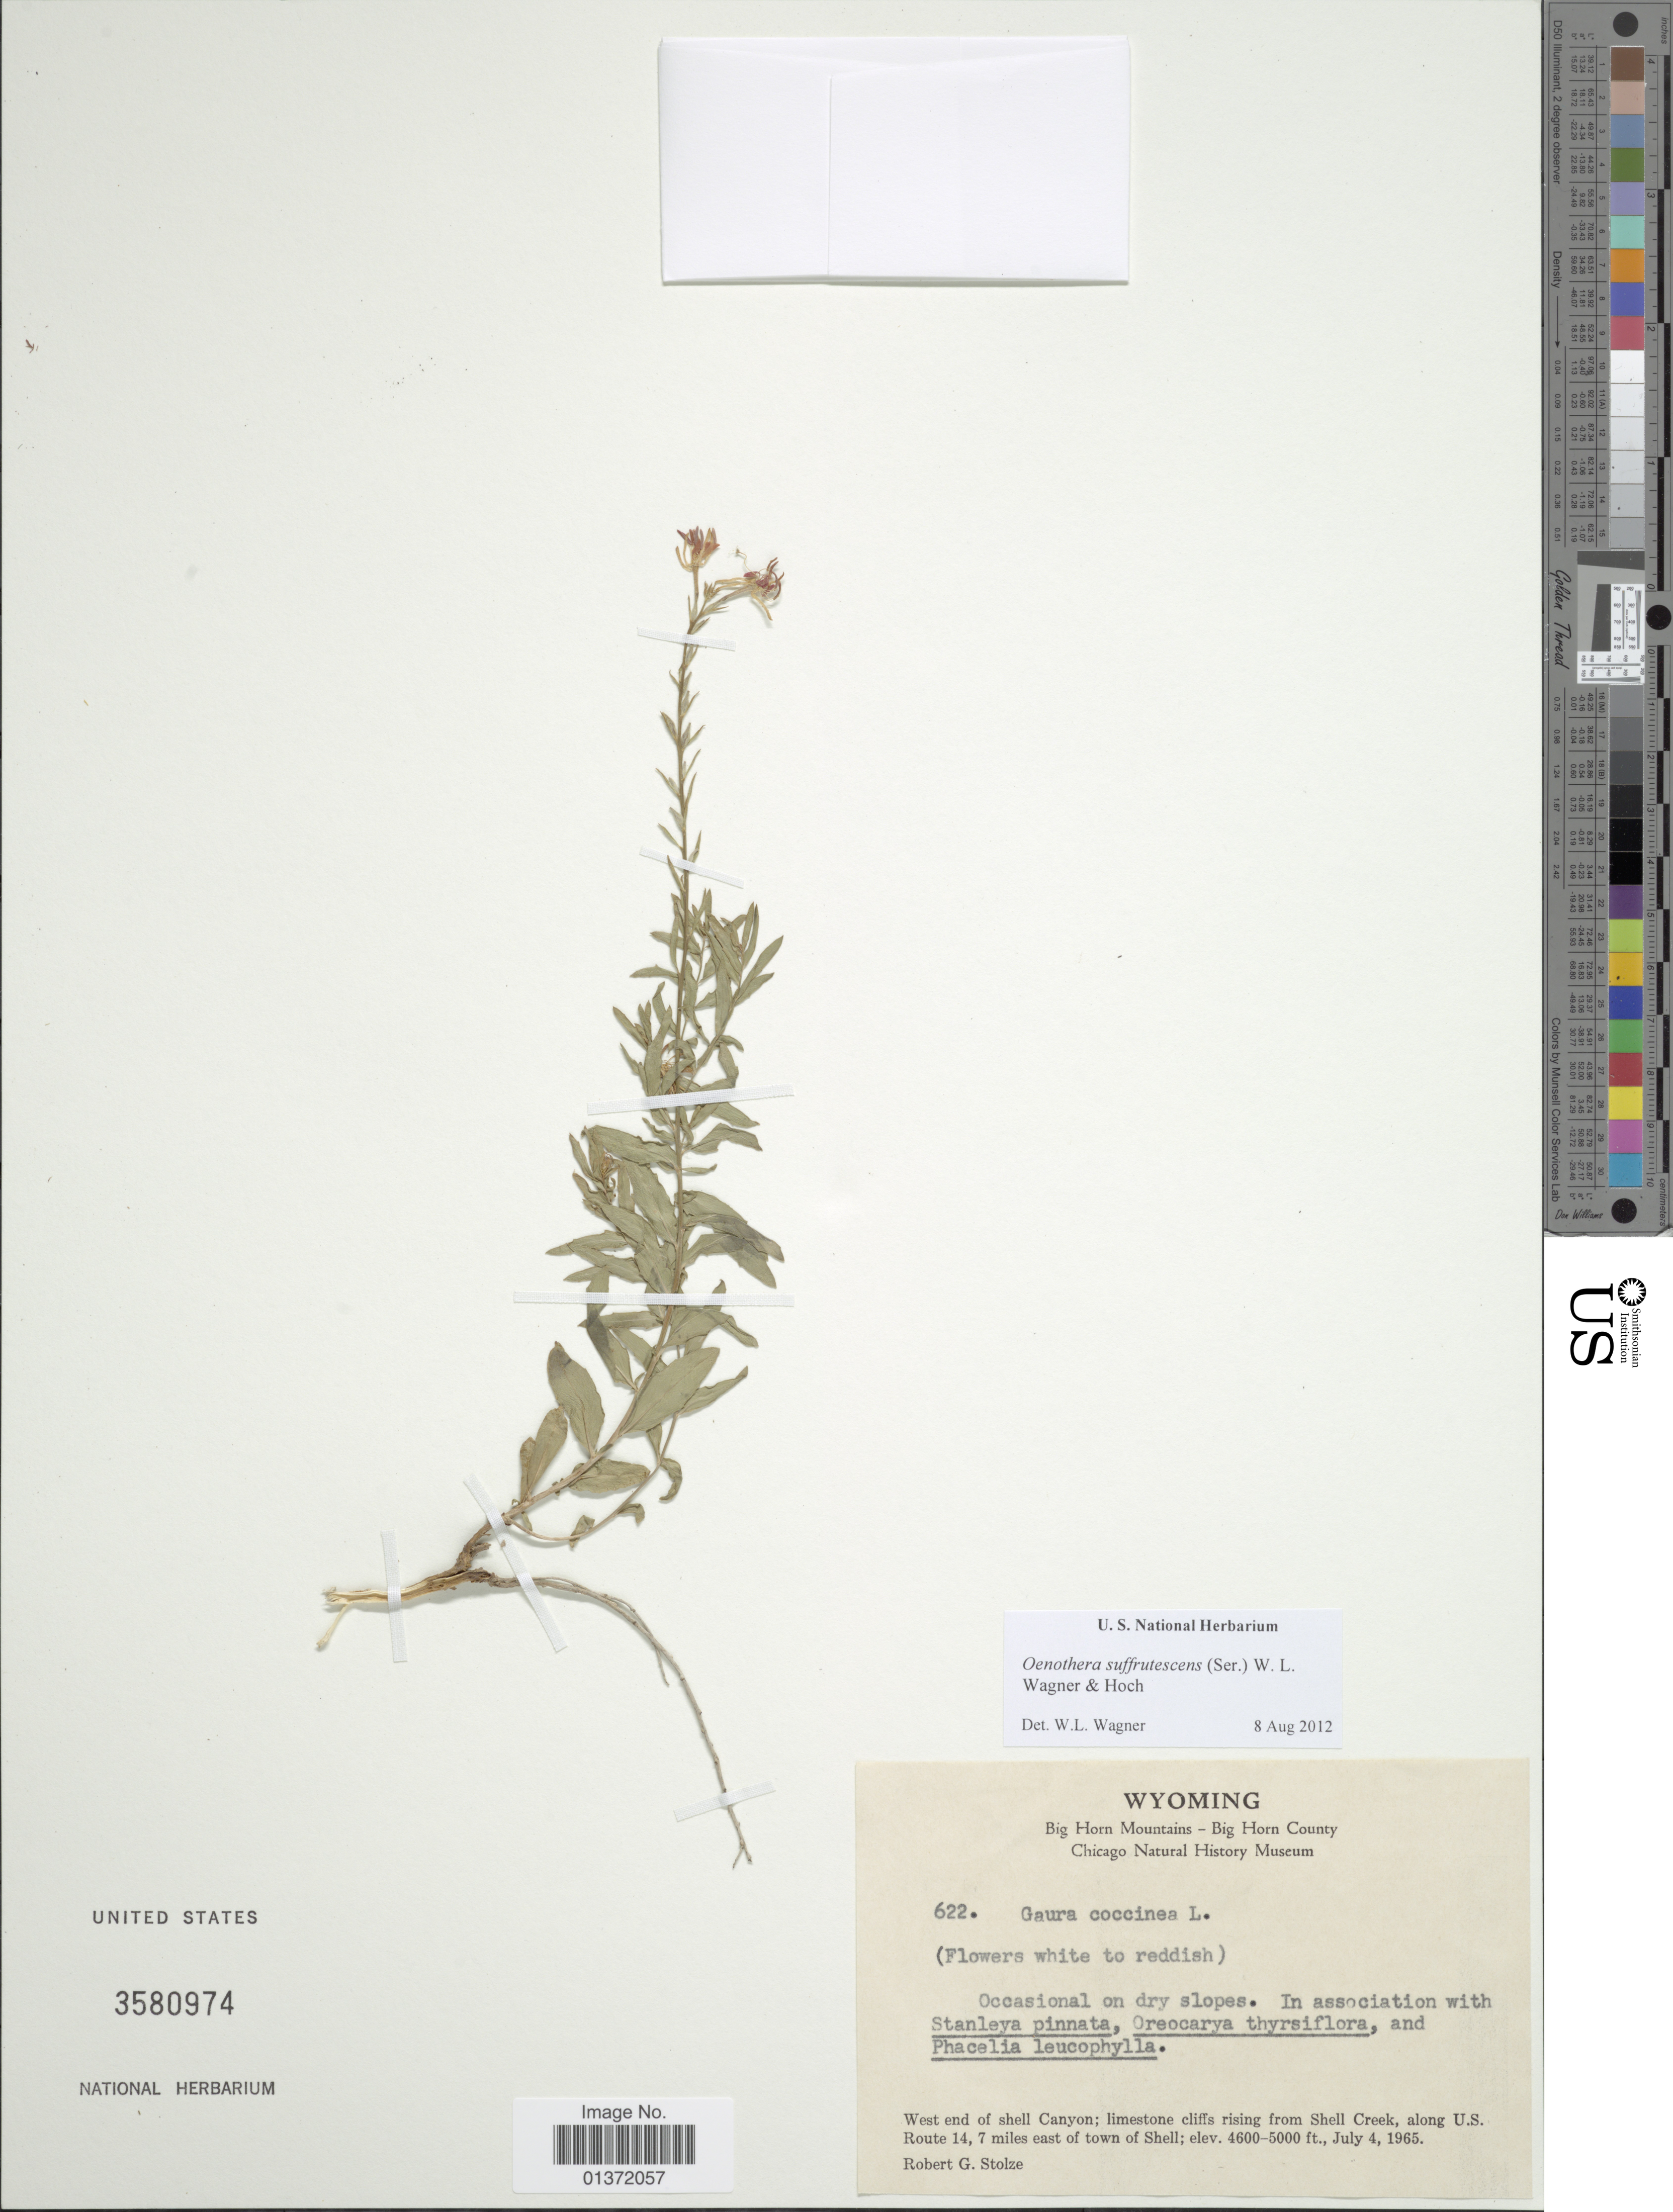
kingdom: Plantae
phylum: Tracheophyta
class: Magnoliopsida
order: Myrtales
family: Onagraceae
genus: Oenothera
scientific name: Oenothera suffrutescens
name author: (Ser.) W.L. Wagner & Hoch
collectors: R. G. Stolze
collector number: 622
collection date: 1965-07-04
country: United States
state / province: Wyoming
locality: West end of shell Canyon, limestone cliffs rising from Shell Creek, along U.S. Route 14.7 miles east of town of Shell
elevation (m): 1402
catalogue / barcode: US 3580974